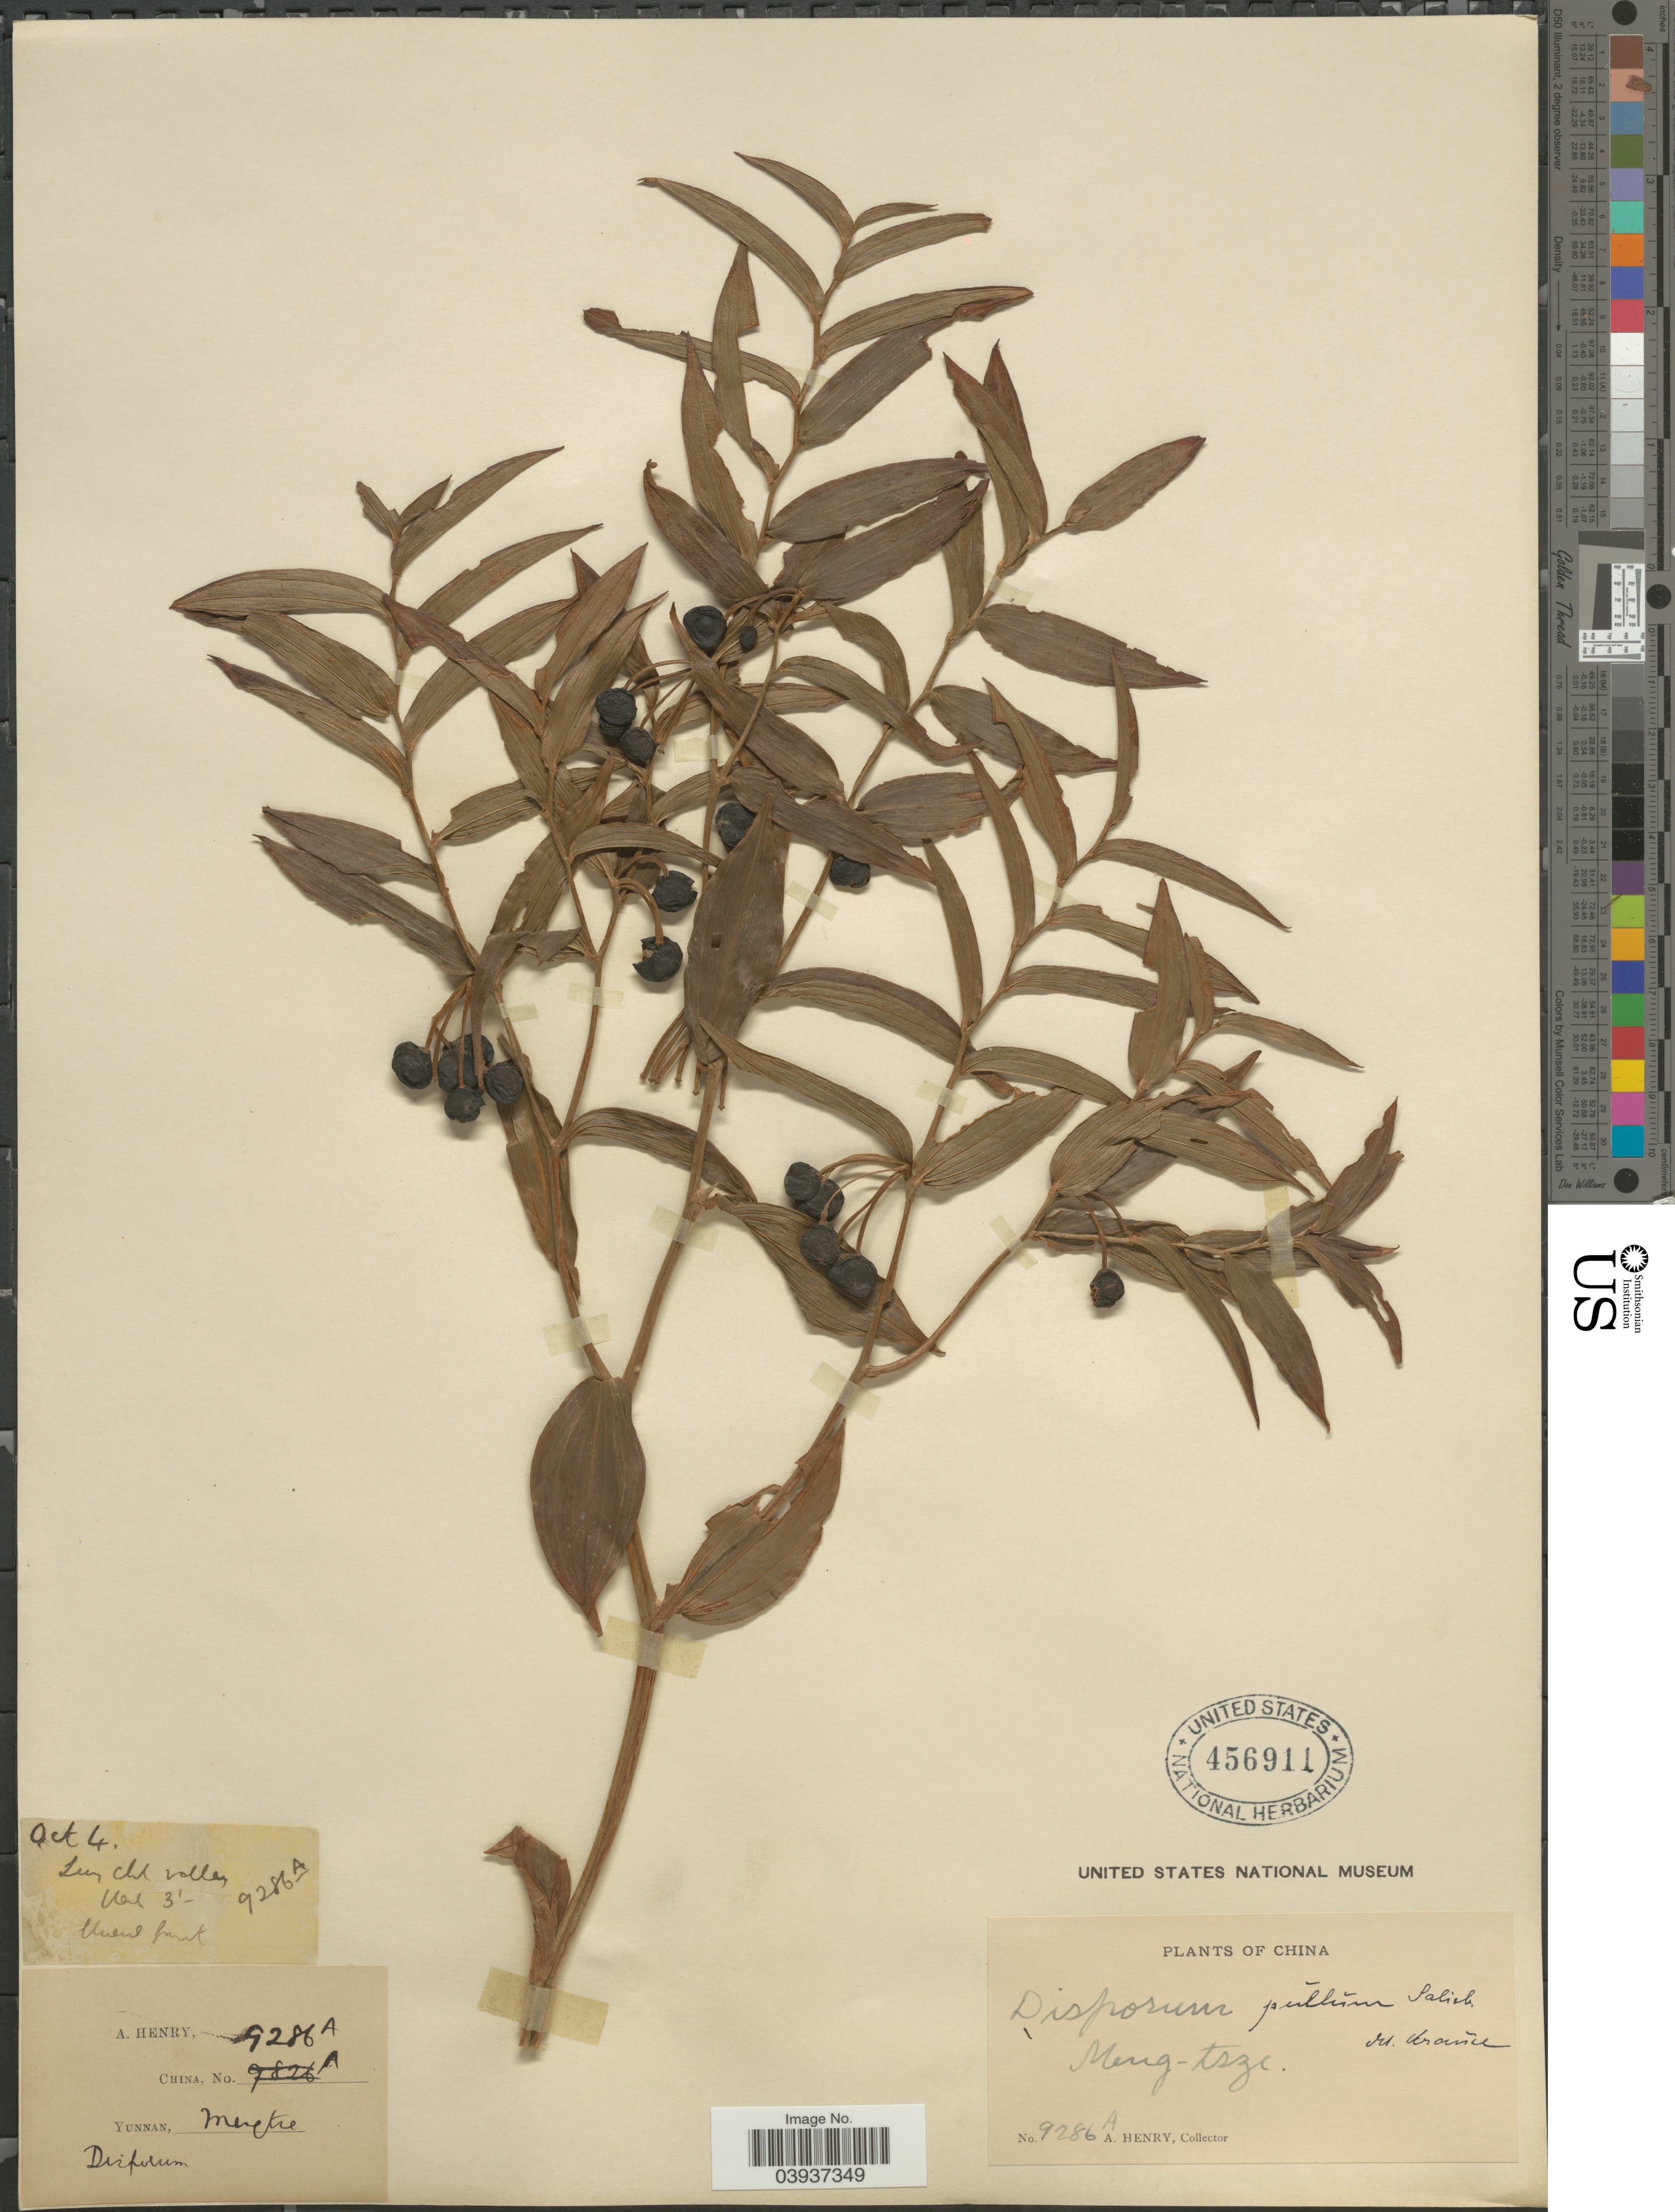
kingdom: Plantae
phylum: Tracheophyta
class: Liliopsida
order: Liliales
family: Colchicaceae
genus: Disporum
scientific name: Disporum pullum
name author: Salisb.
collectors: A. Henry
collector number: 9286 A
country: China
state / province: Yunnan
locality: Meng-tsze.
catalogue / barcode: US 456911